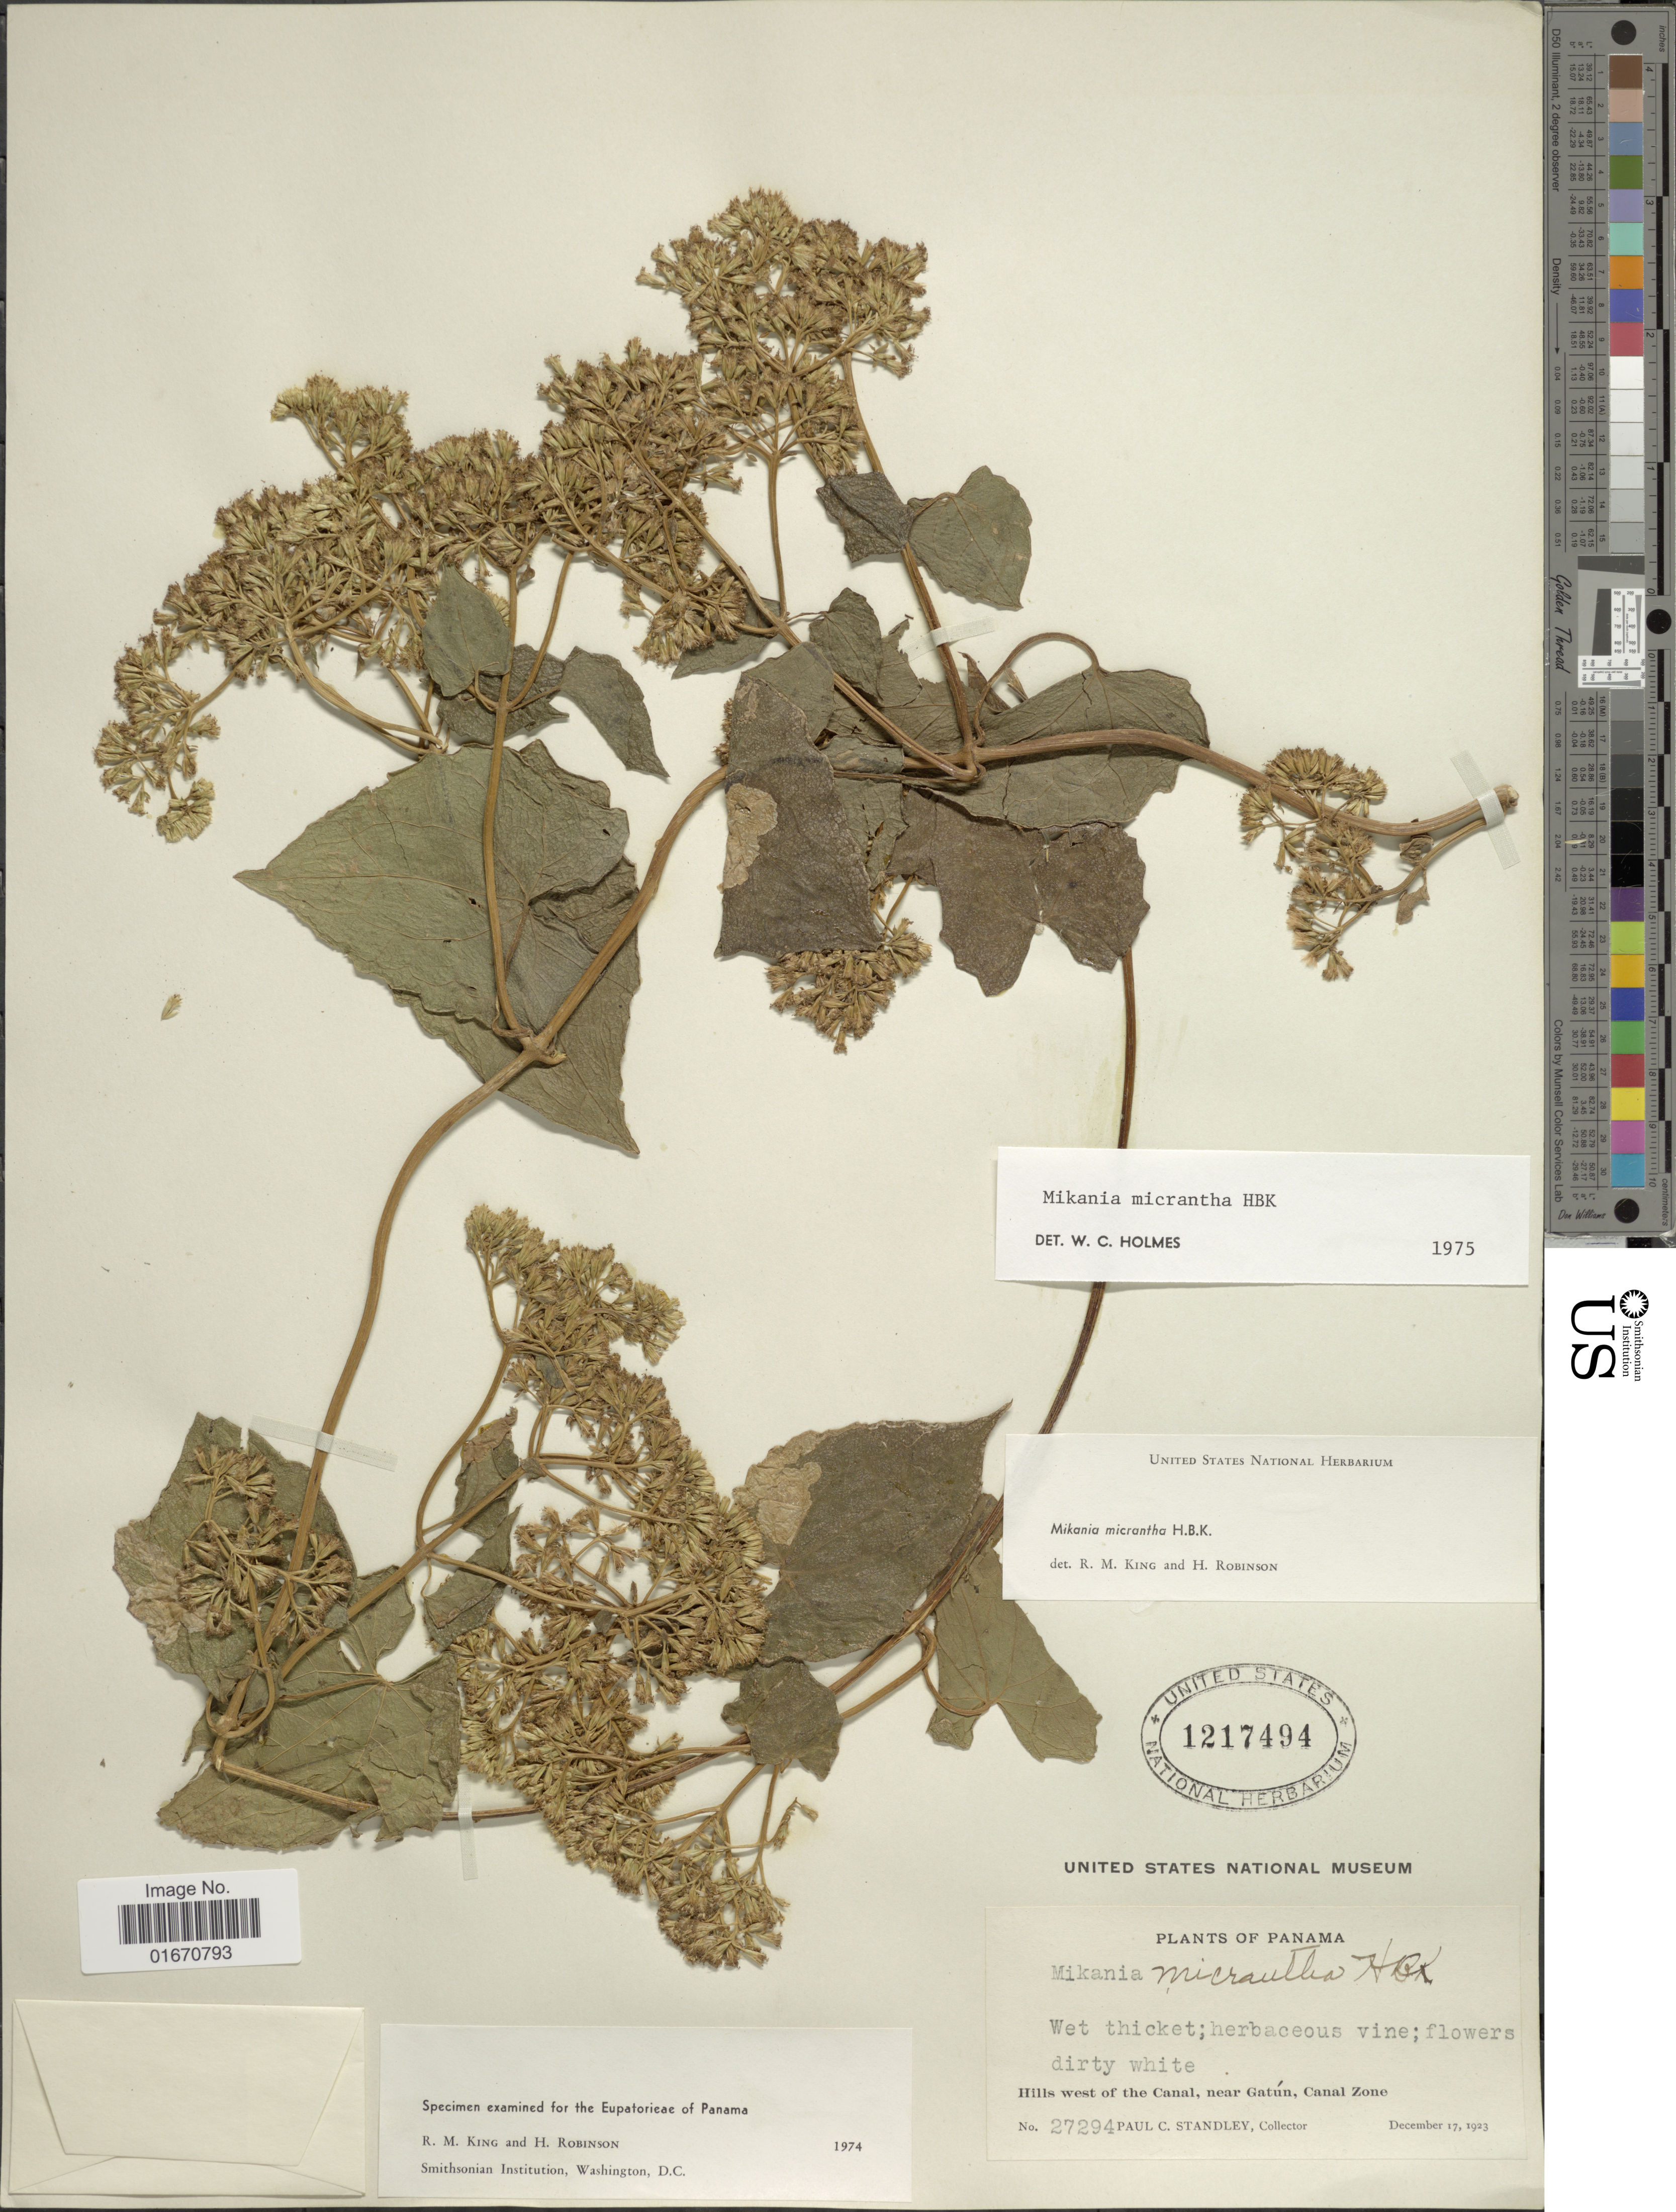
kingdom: Plantae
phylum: Tracheophyta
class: Magnoliopsida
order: Asterales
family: Asteraceae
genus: Mikania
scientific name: Mikania micrantha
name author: Kunth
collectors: P. C. Standley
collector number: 27294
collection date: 1923-12-17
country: Panama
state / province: Colón / Panamá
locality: Hills west of the Canal, near Gatun, Canal Zone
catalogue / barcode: US 1217494